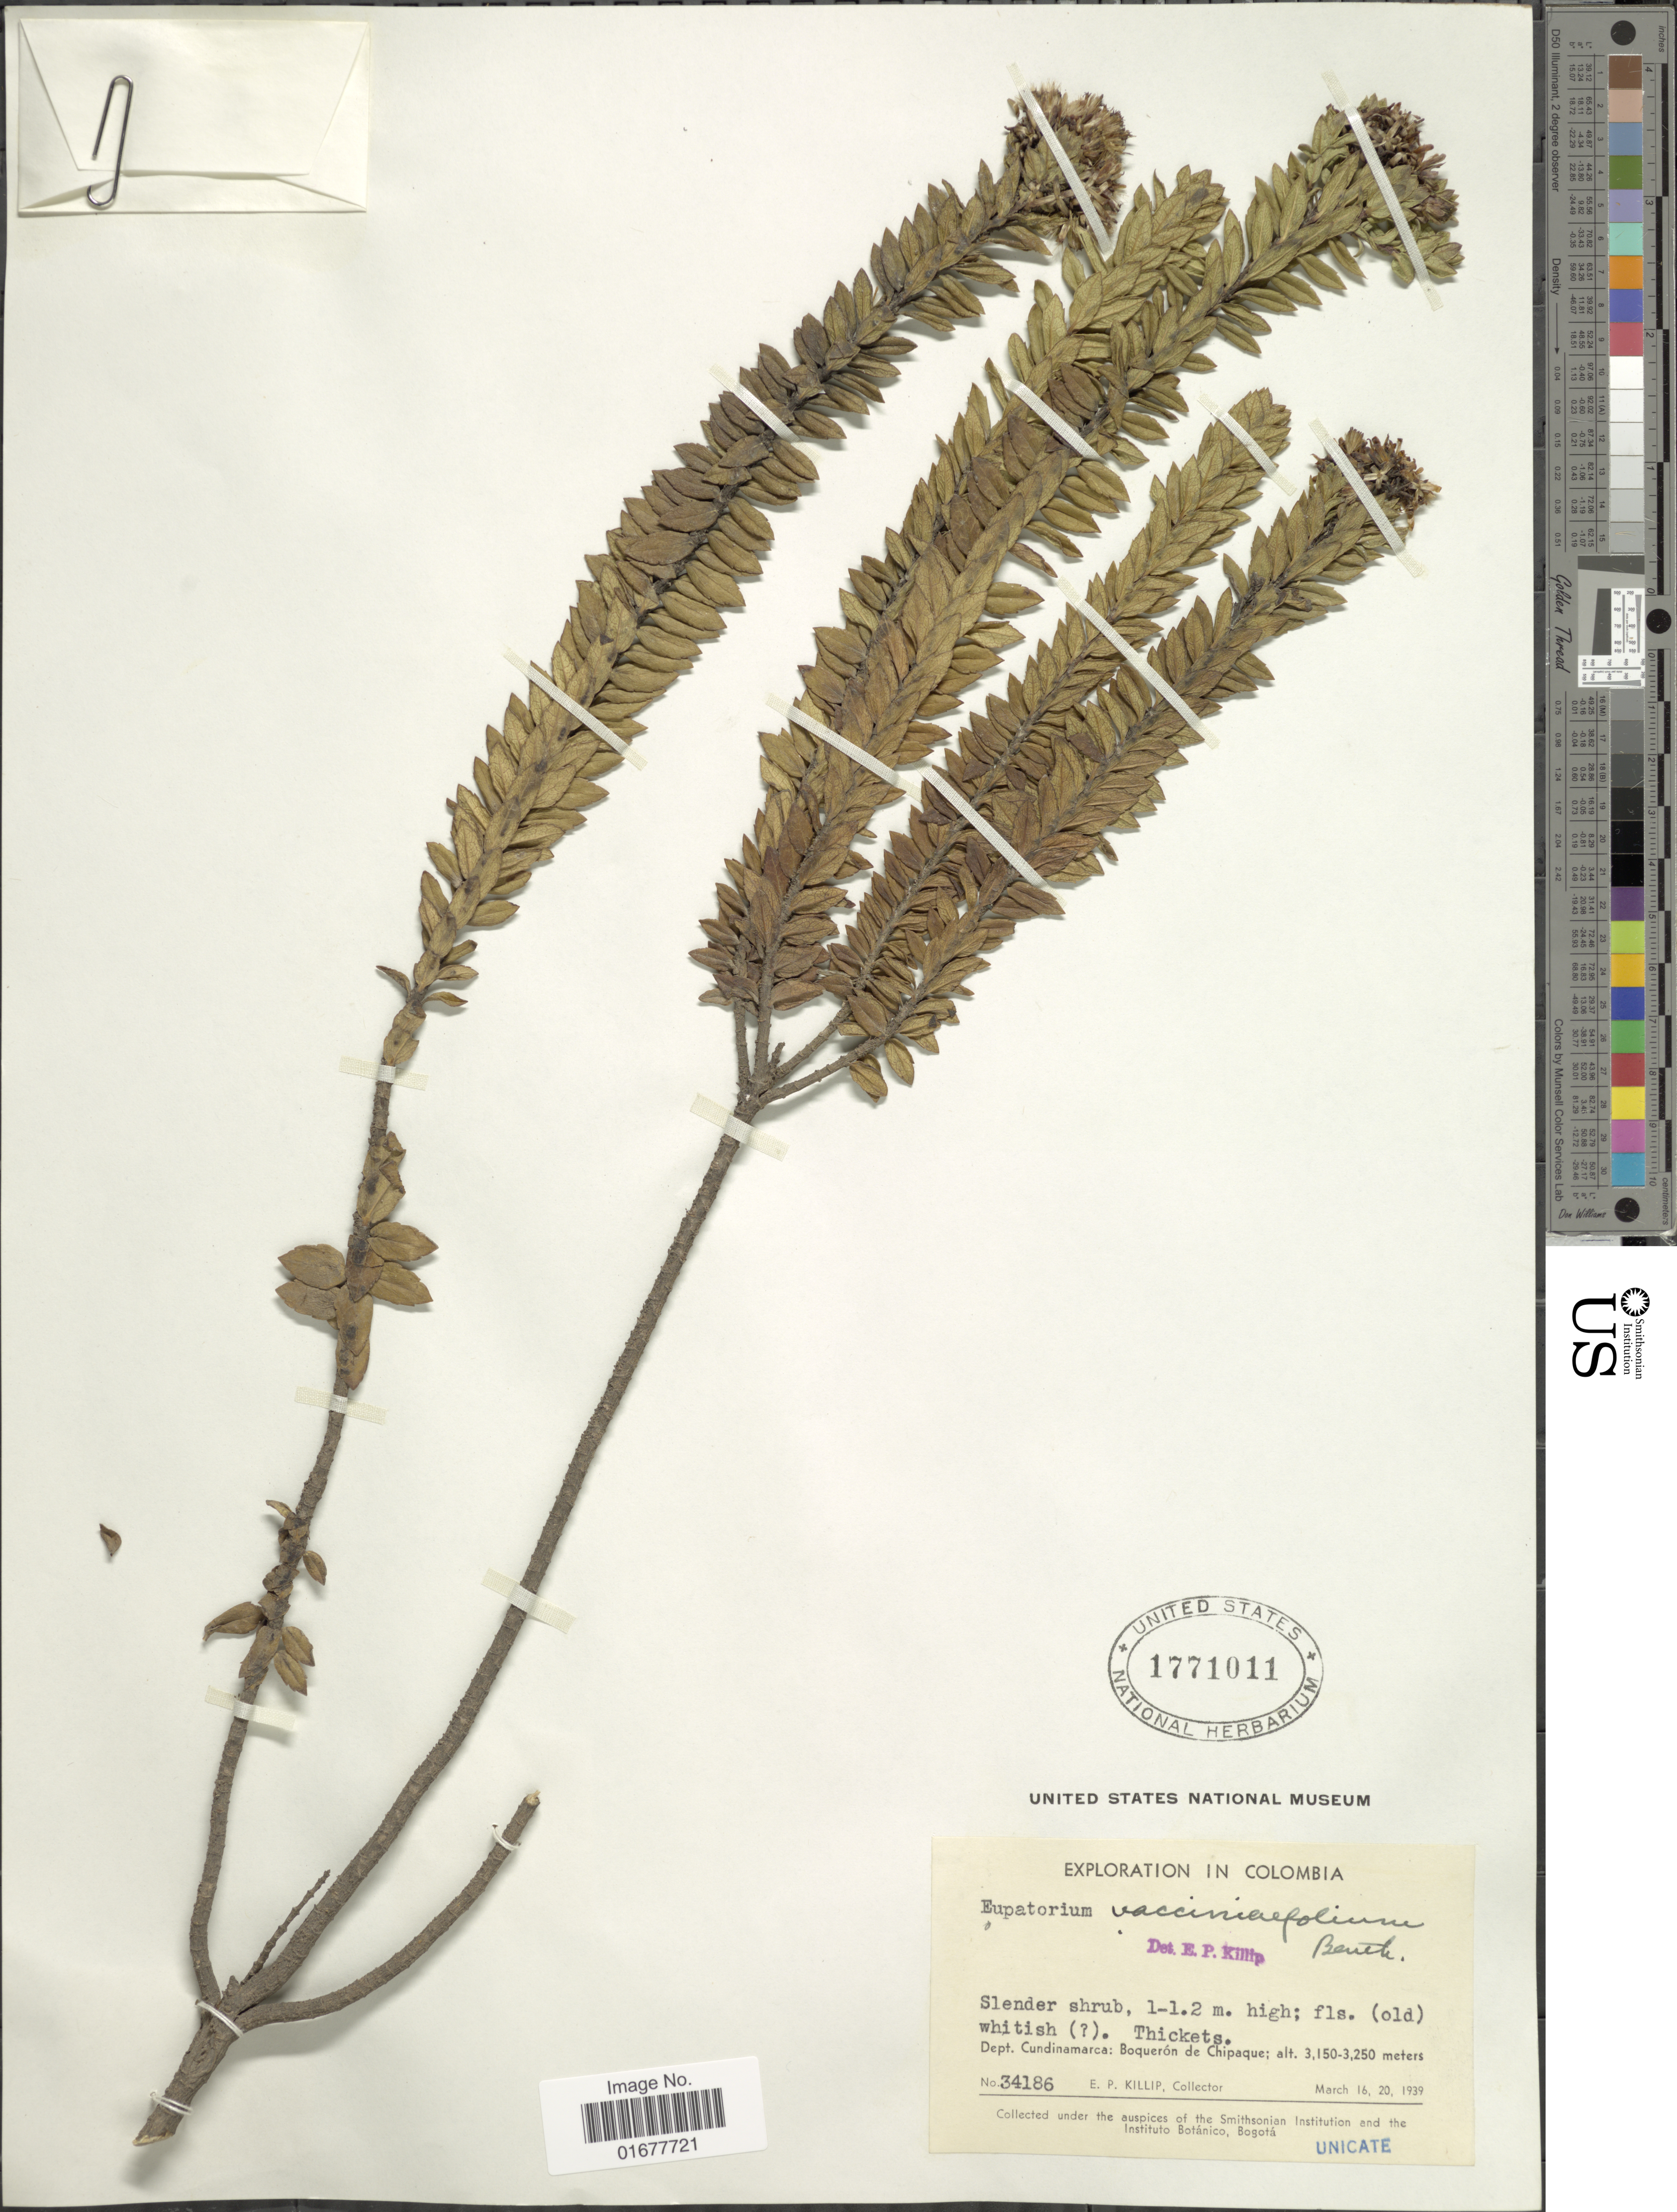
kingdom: Plantae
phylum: Tracheophyta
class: Magnoliopsida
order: Asterales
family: Asteraceae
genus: Ageratina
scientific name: Ageratina vacciniaefolia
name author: (Benth.) R.M. King & H. Rob.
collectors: E. P. Killip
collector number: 34186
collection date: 1939-03-16/1939-03-20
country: Colombia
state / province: Cundinamarca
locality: Boqueron de Chipaque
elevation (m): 3150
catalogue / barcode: US 1771011